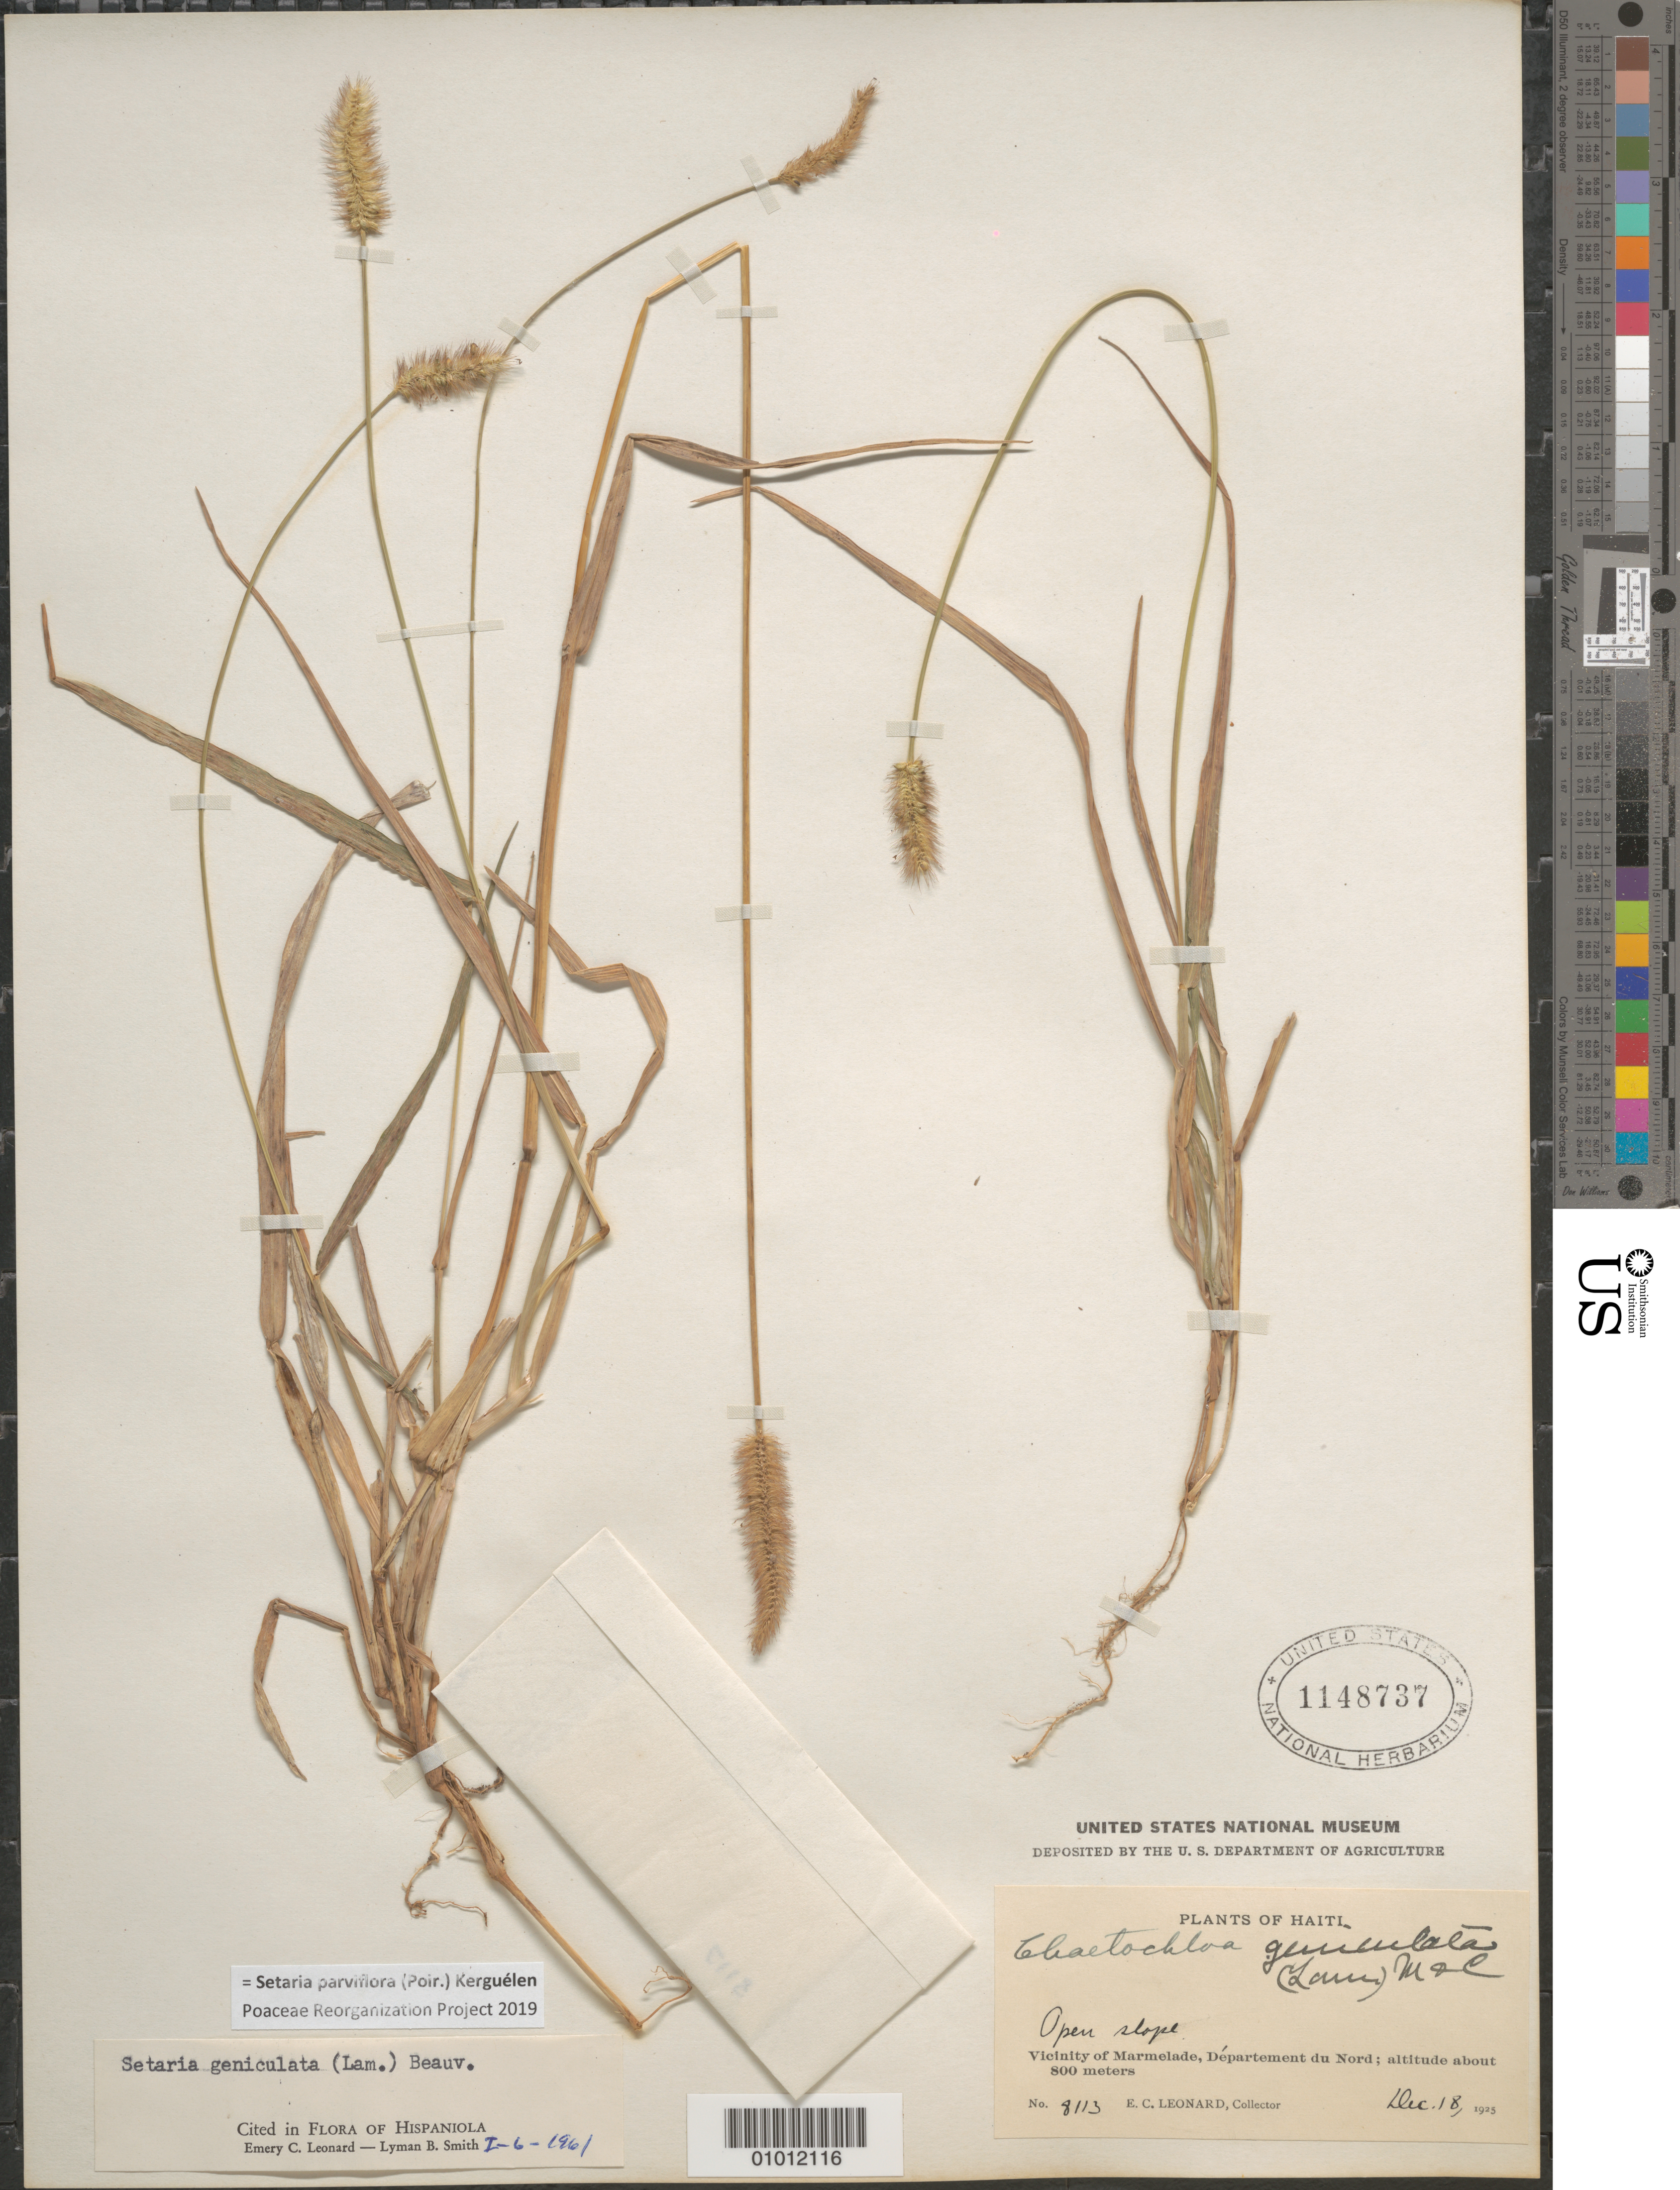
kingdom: Plantae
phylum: Tracheophyta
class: Liliopsida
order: Poales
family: Poaceae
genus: Setaria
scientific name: Setaria parviflora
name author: (Poir.) Kerguélen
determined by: Poaceae Reorganization Project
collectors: E. C. Leonard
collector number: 8113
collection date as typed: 18 Dec 1925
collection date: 1925-12-18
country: Haiti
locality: Vicinity of Marmelade, Departement du Nord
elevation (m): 800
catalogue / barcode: US 1148737